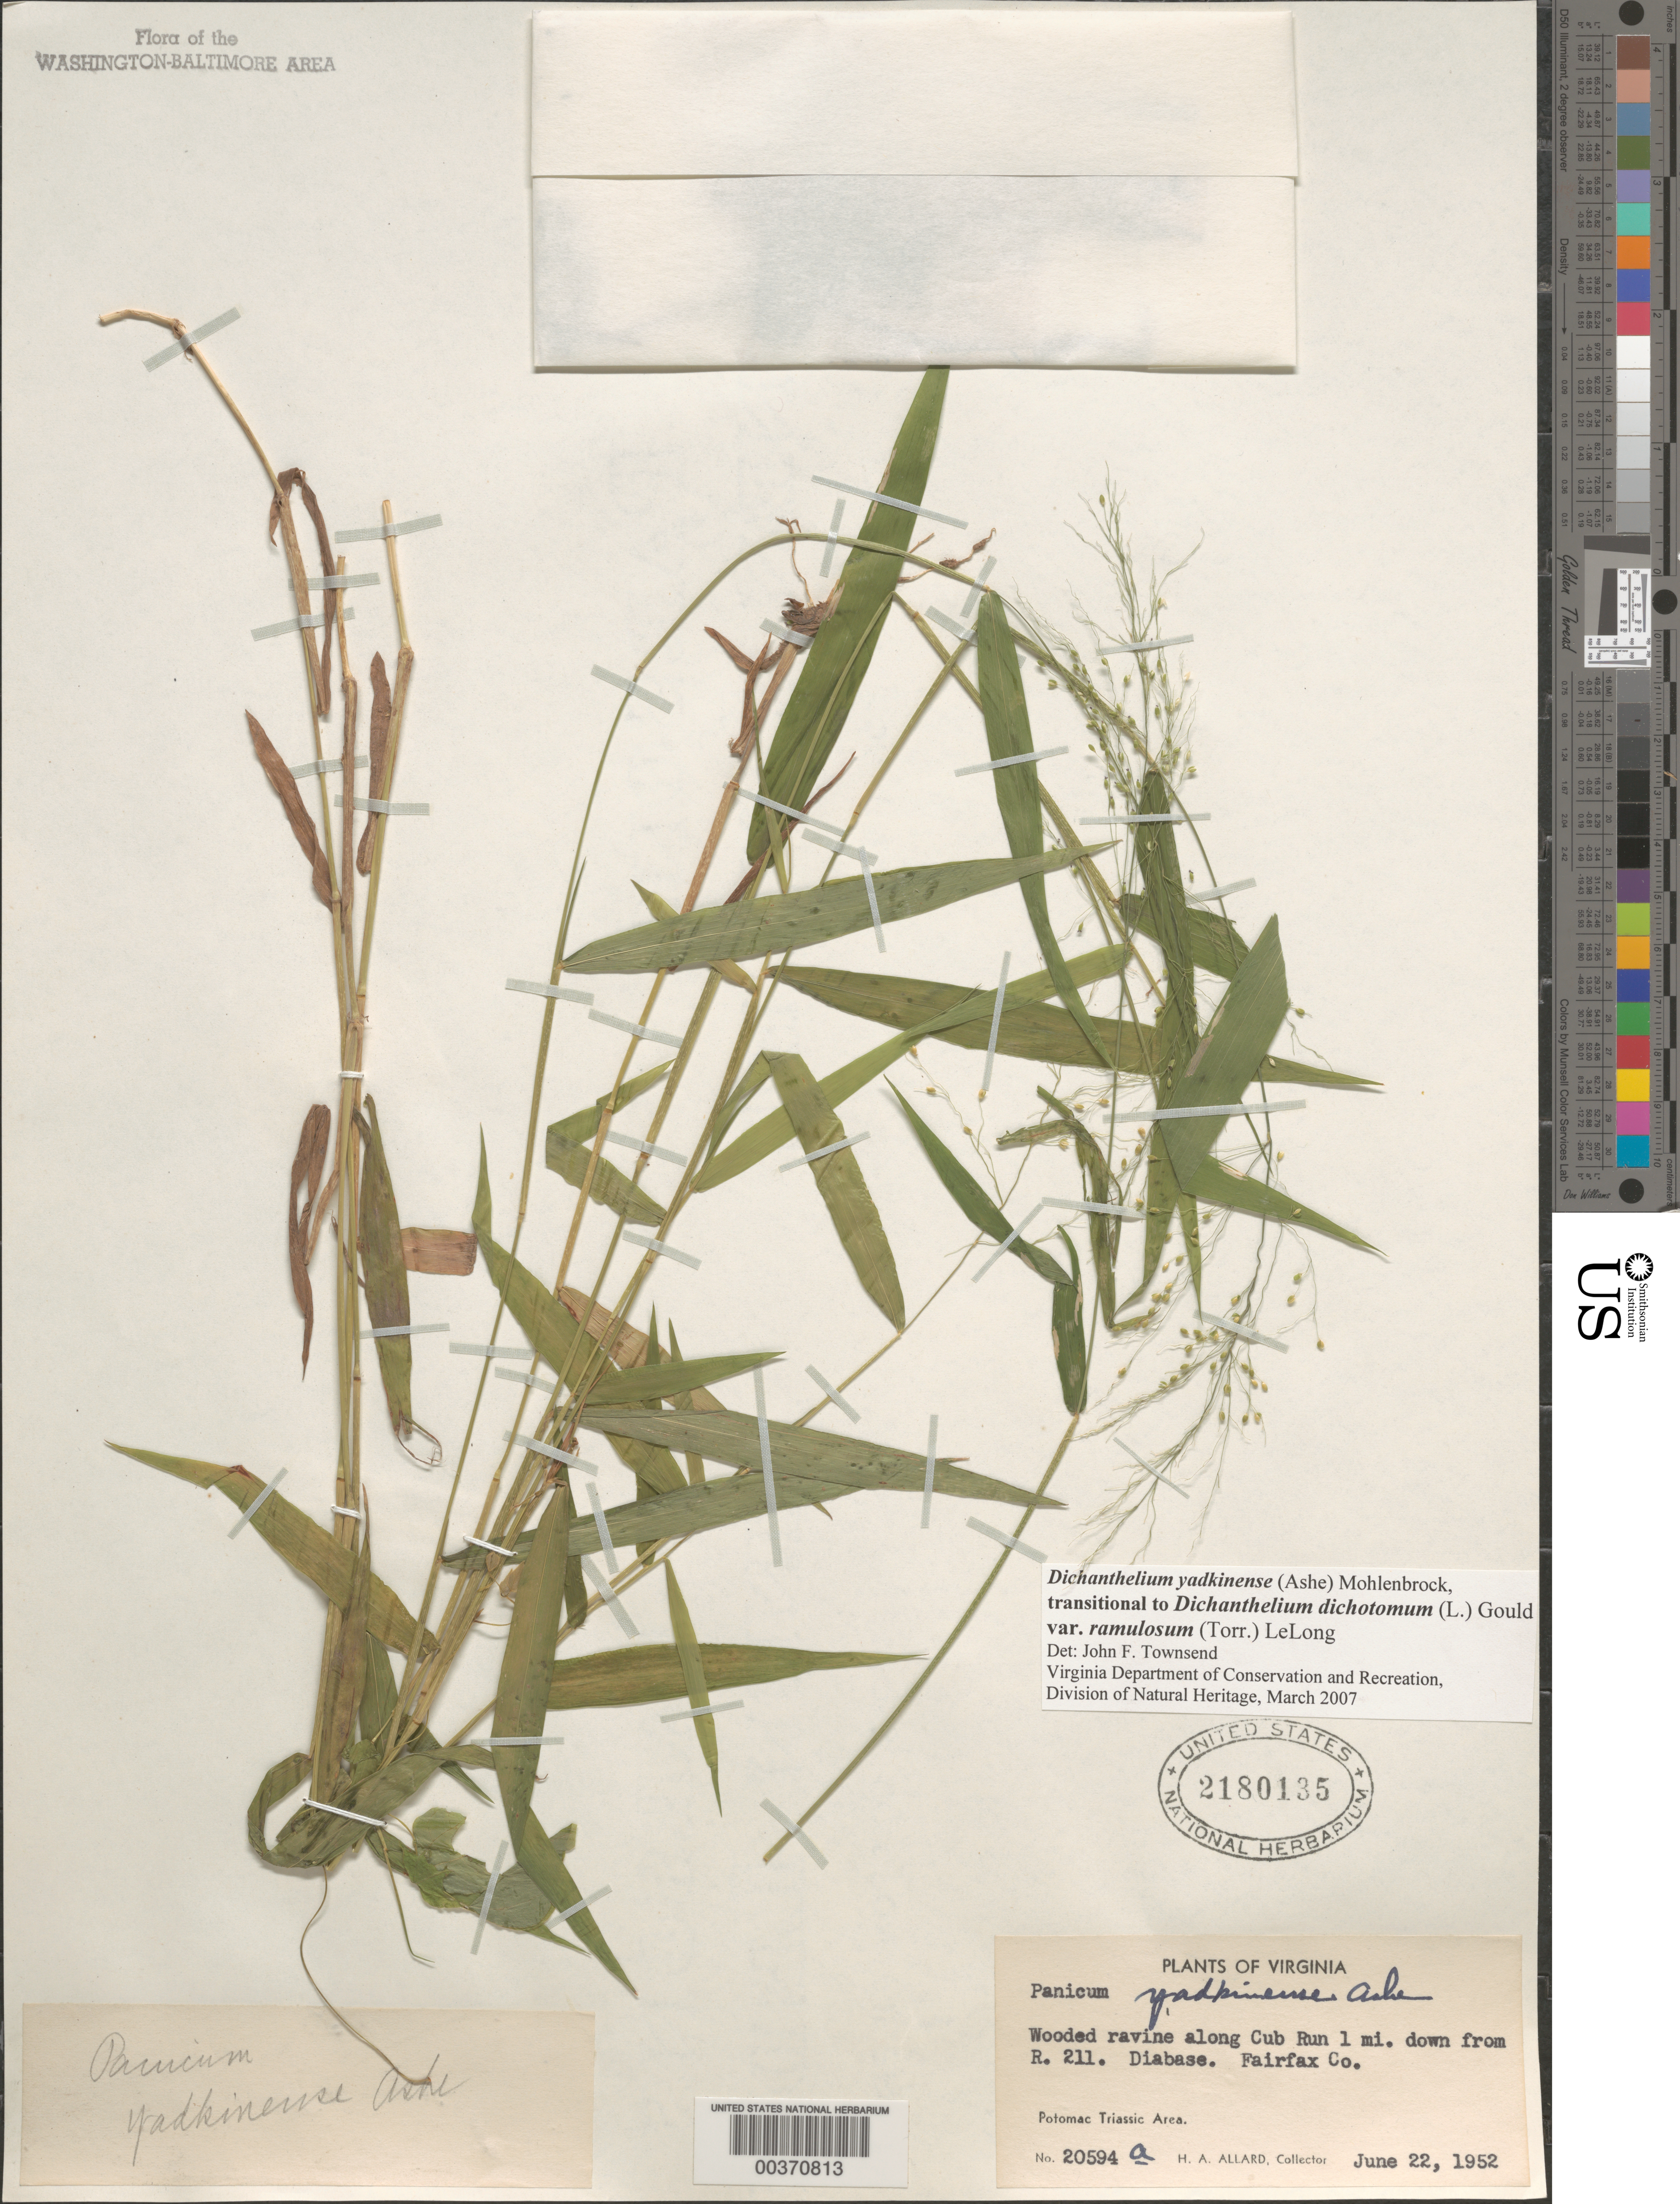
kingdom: Plantae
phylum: Tracheophyta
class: Liliopsida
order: Poales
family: Poaceae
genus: Dichanthelium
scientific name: Dichanthelium yadkinense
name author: (Ashe) Mohlenbr.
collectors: H. A. Allard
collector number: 20594A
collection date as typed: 22 Jun 1952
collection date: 1952-06-22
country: United States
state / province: Virginia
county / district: Fairfax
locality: Downstream from Route 211 on Cub Run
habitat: Wooded ravine along run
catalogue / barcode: US 2180135